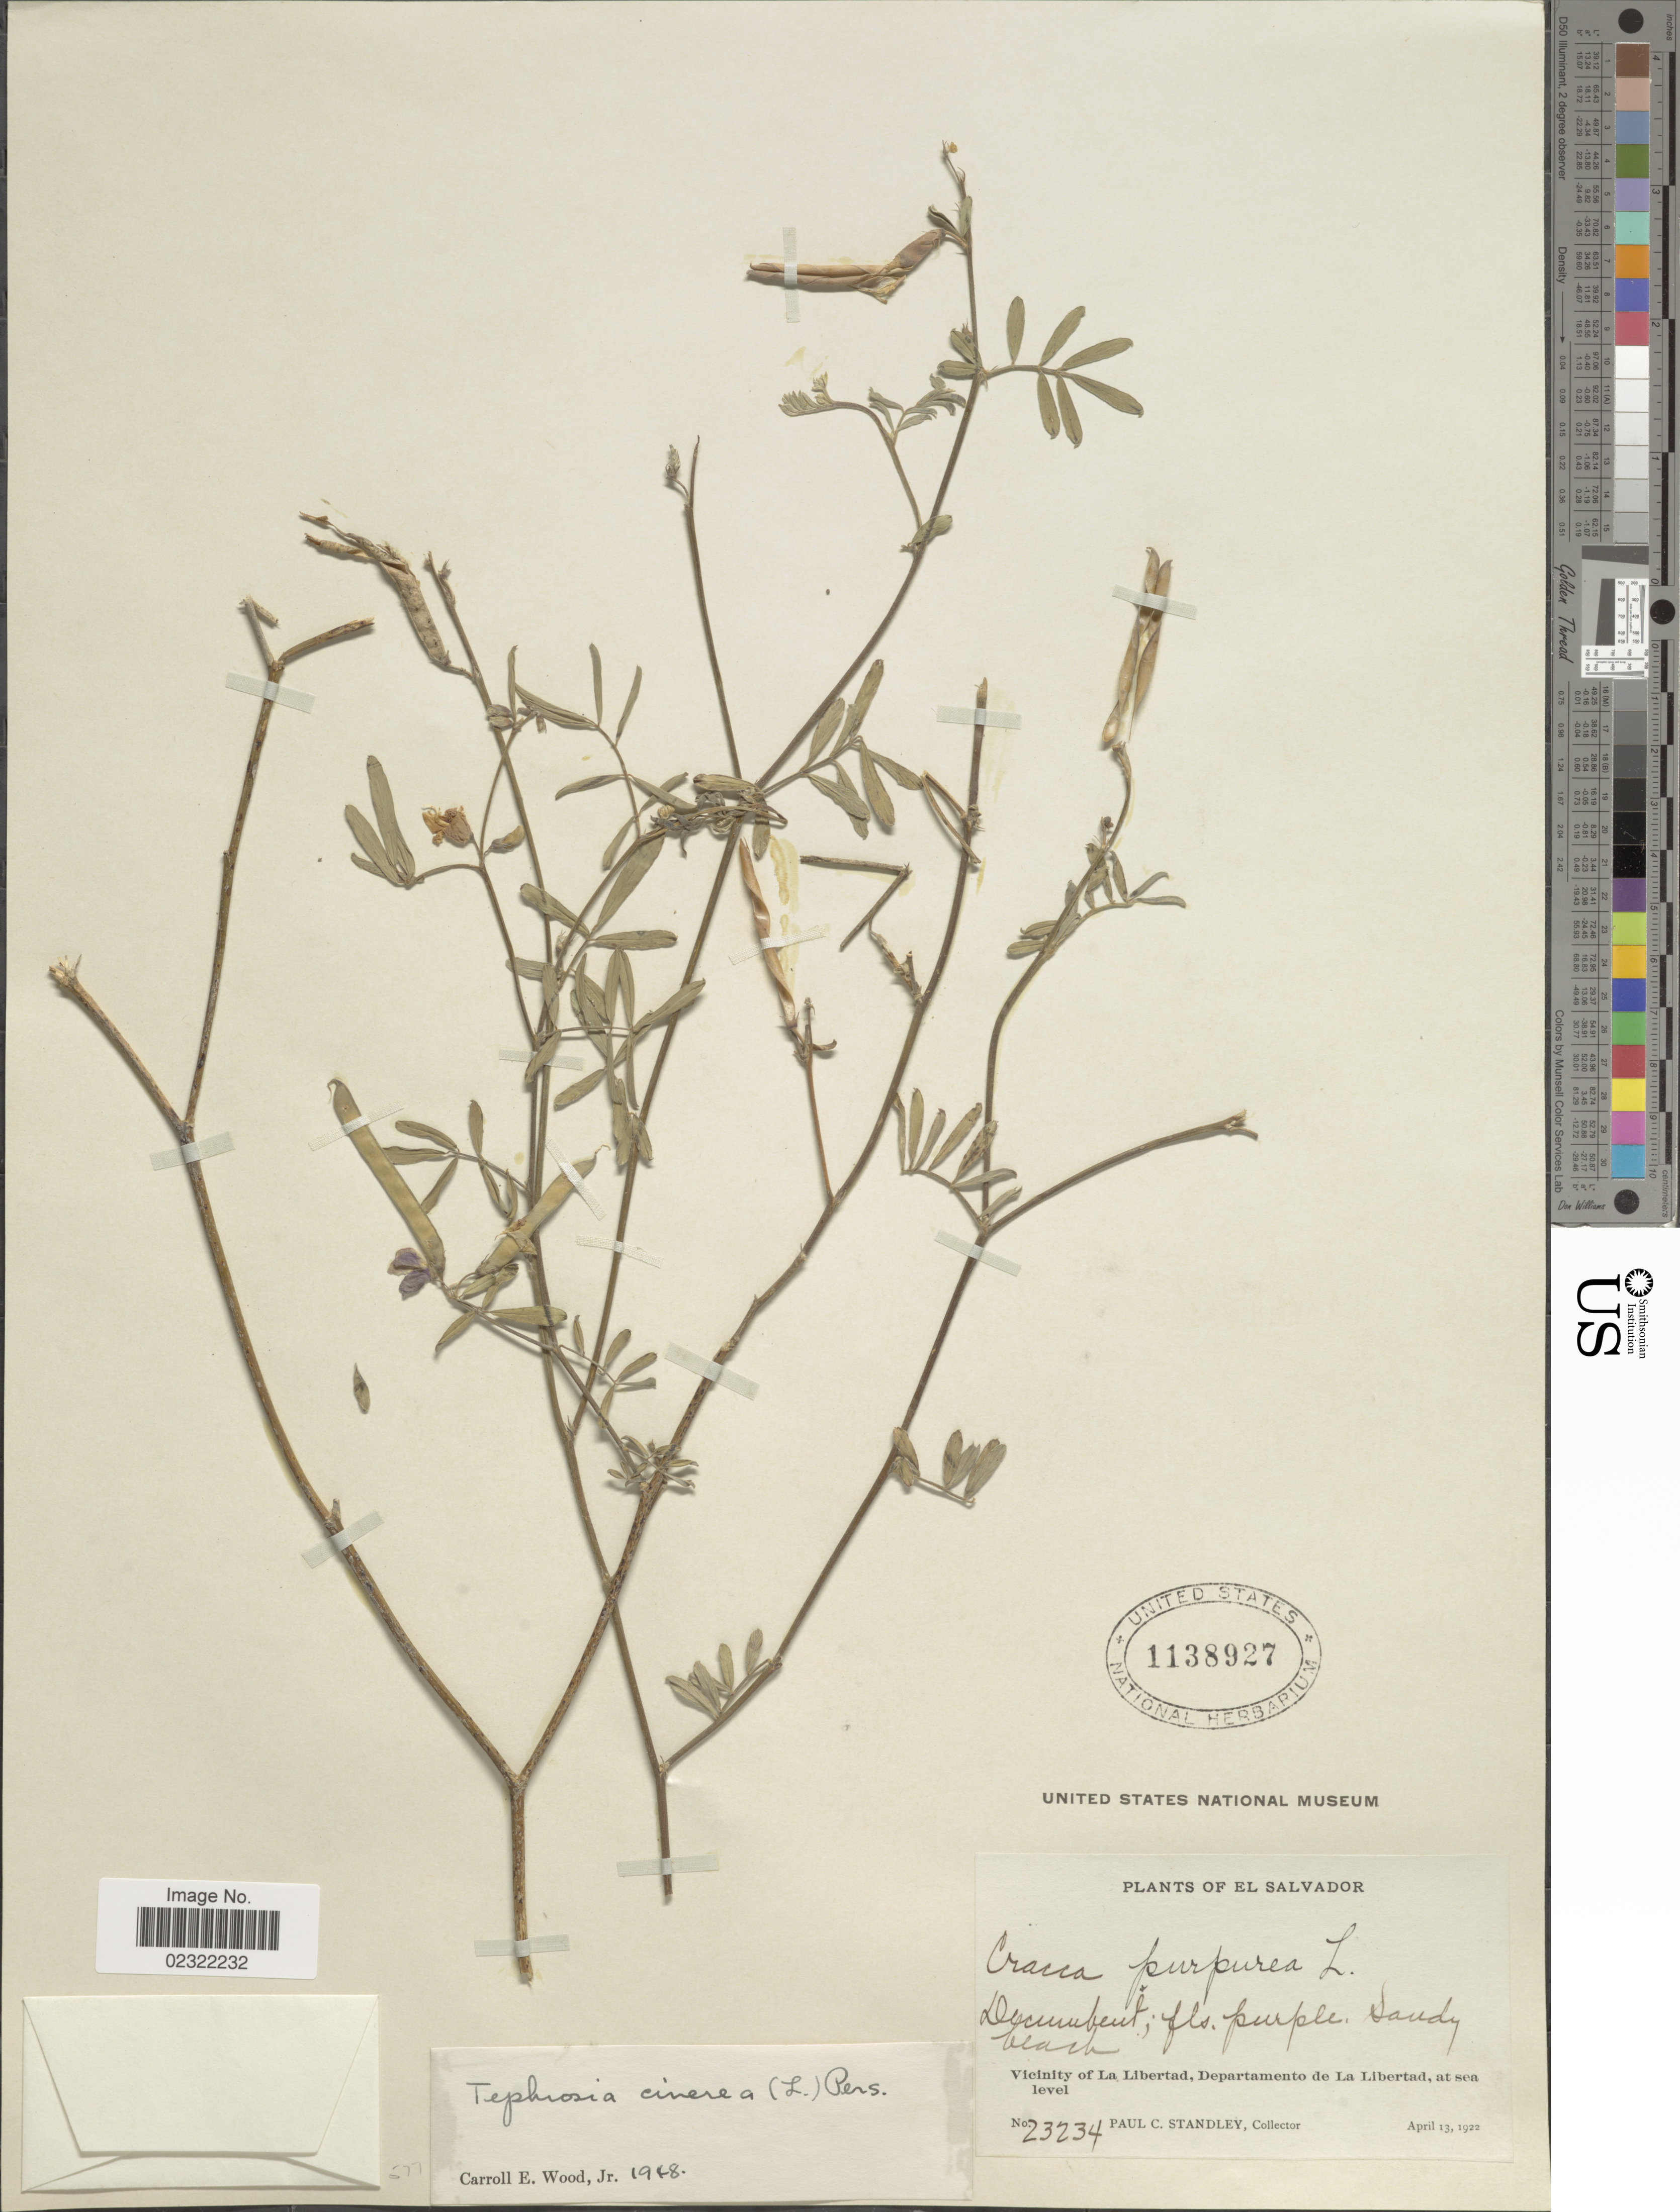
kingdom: Plantae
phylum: Tracheophyta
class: Magnoliopsida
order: Fabales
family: Fabaceae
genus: Tephrosia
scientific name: Tephrosia cinerea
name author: (L.) Pers.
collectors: P. C. Standley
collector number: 23234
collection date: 1922-04-13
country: El Salvador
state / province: La Libertad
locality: El Salvador. Vicinity of La Libertad, Departamento de La Libertad.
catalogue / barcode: US 1138927